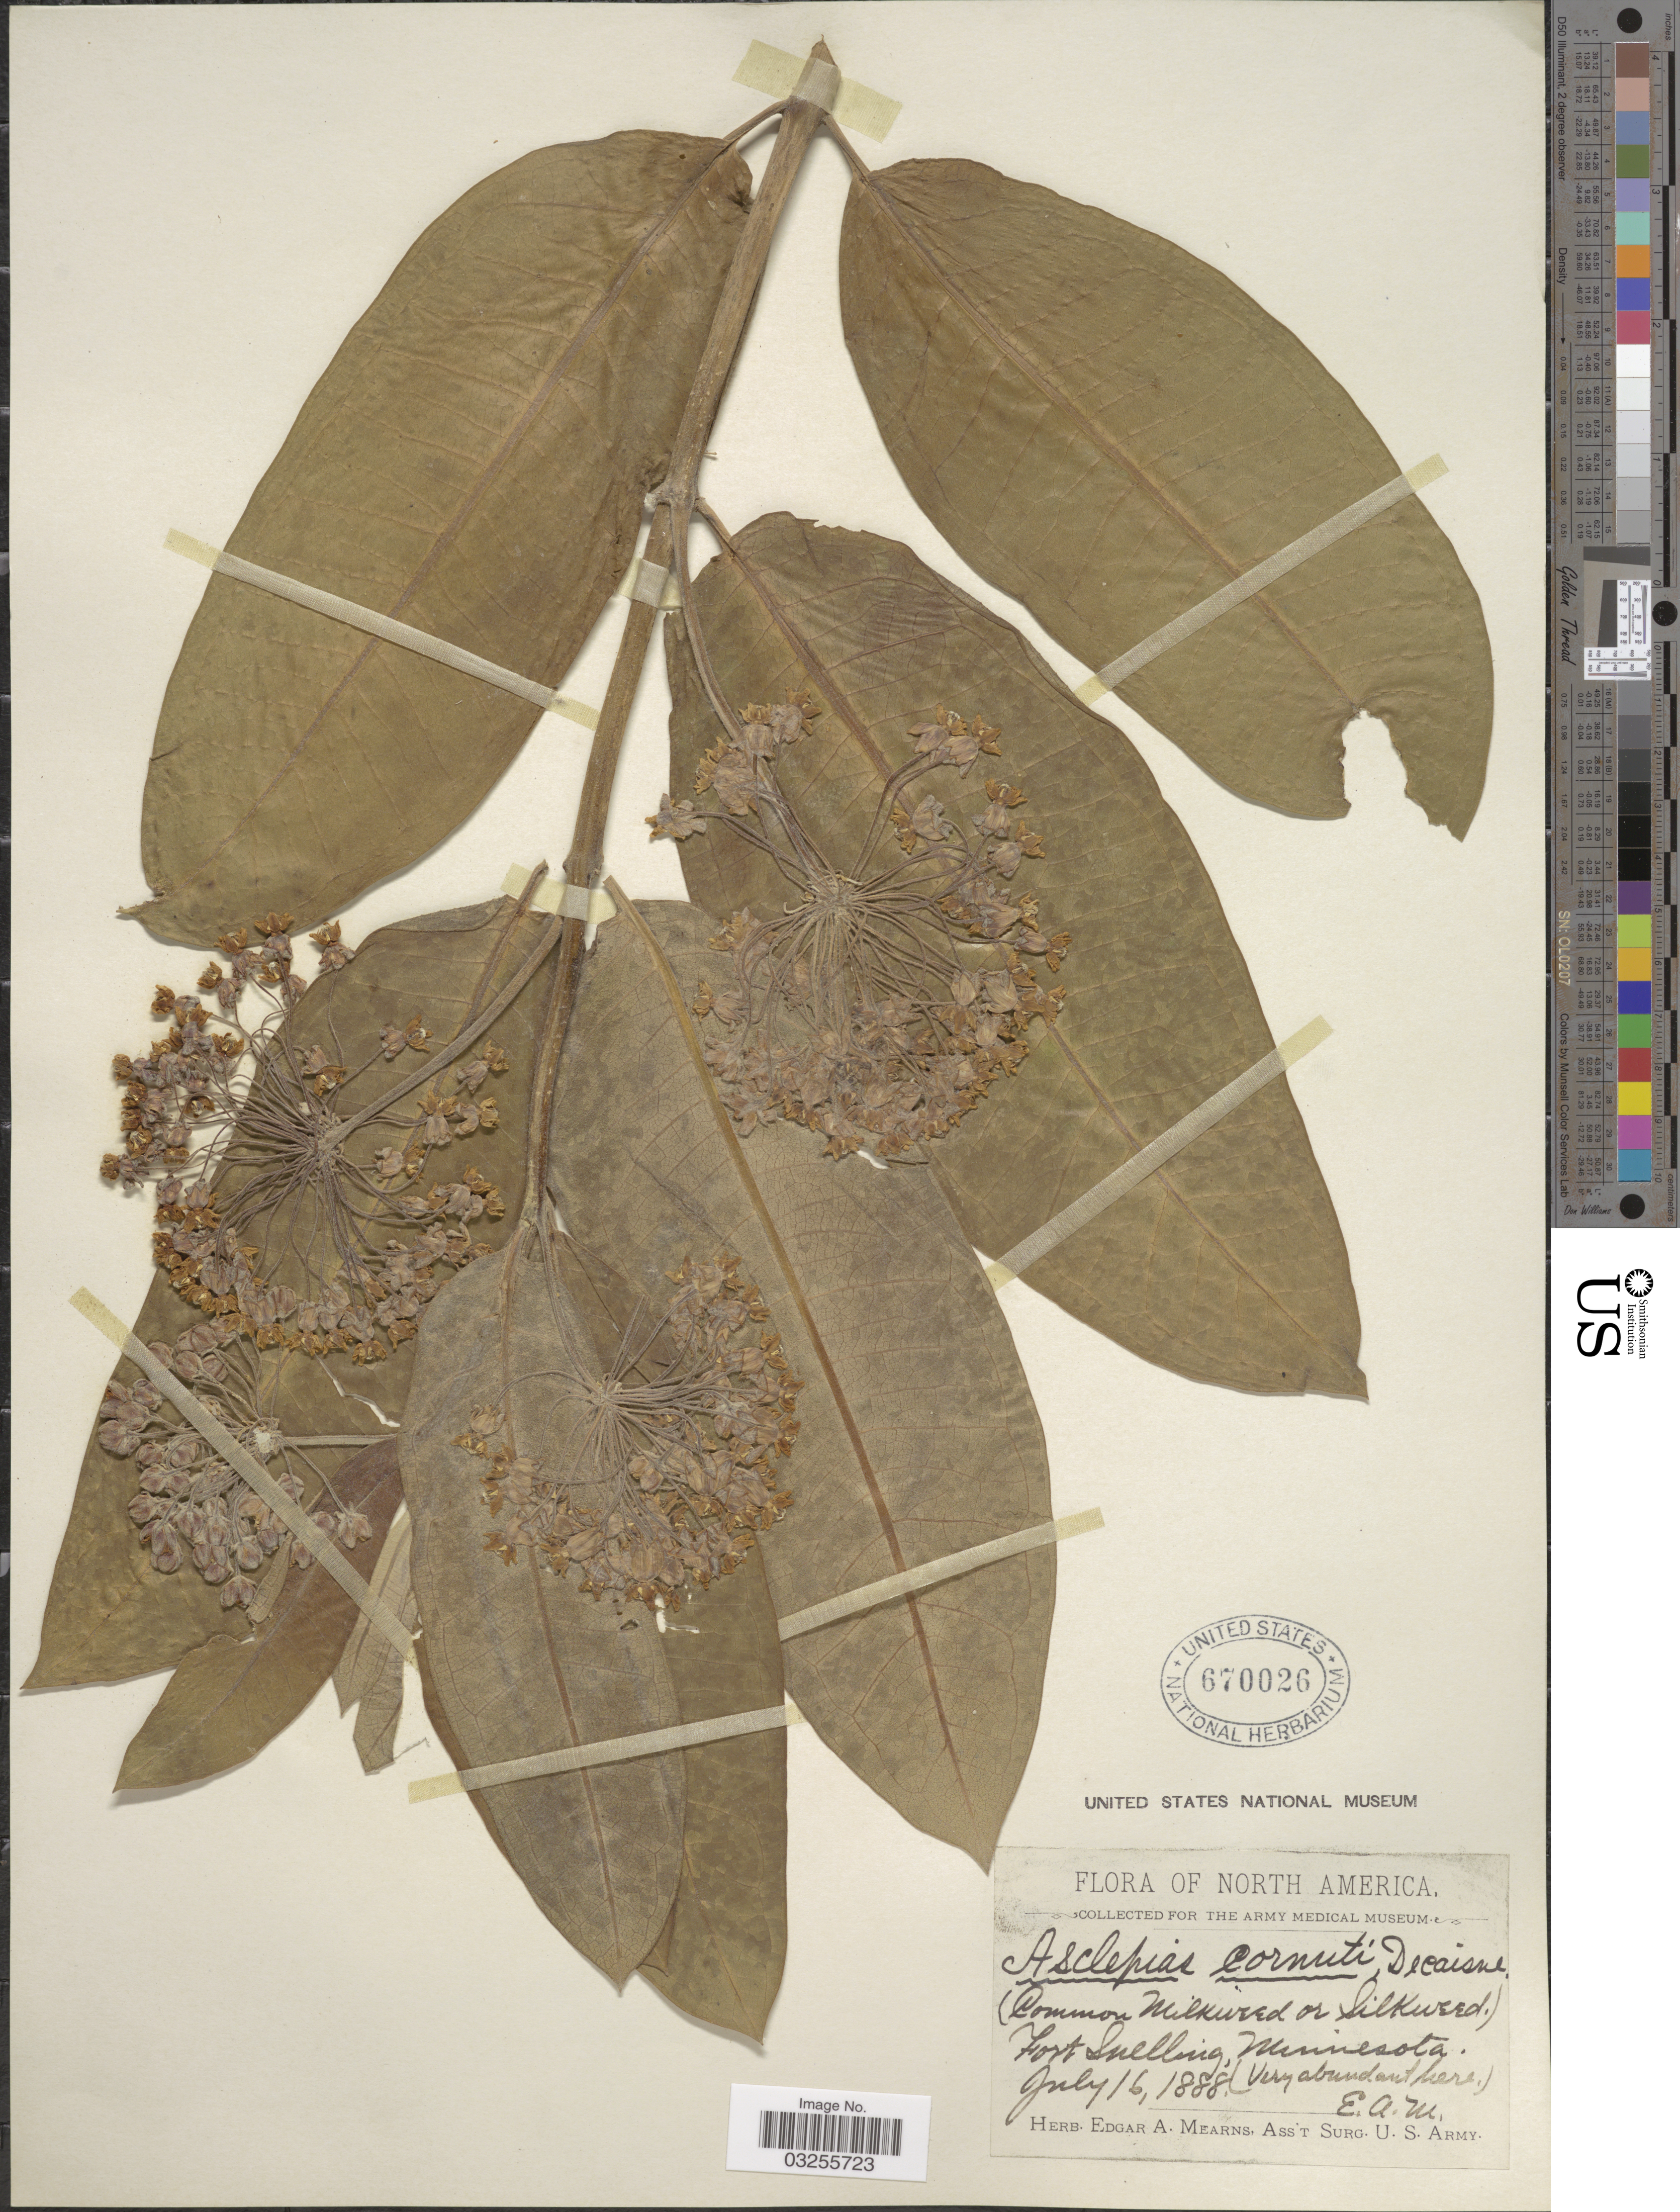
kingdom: Plantae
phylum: Tracheophyta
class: Magnoliopsida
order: Gentianales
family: Apocynaceae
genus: Asclepias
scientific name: Asclepias syriaca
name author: L.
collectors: E. A. Mearns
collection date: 1888-07-16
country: United States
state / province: Minnesota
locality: Fort Snelling.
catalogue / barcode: US 670026